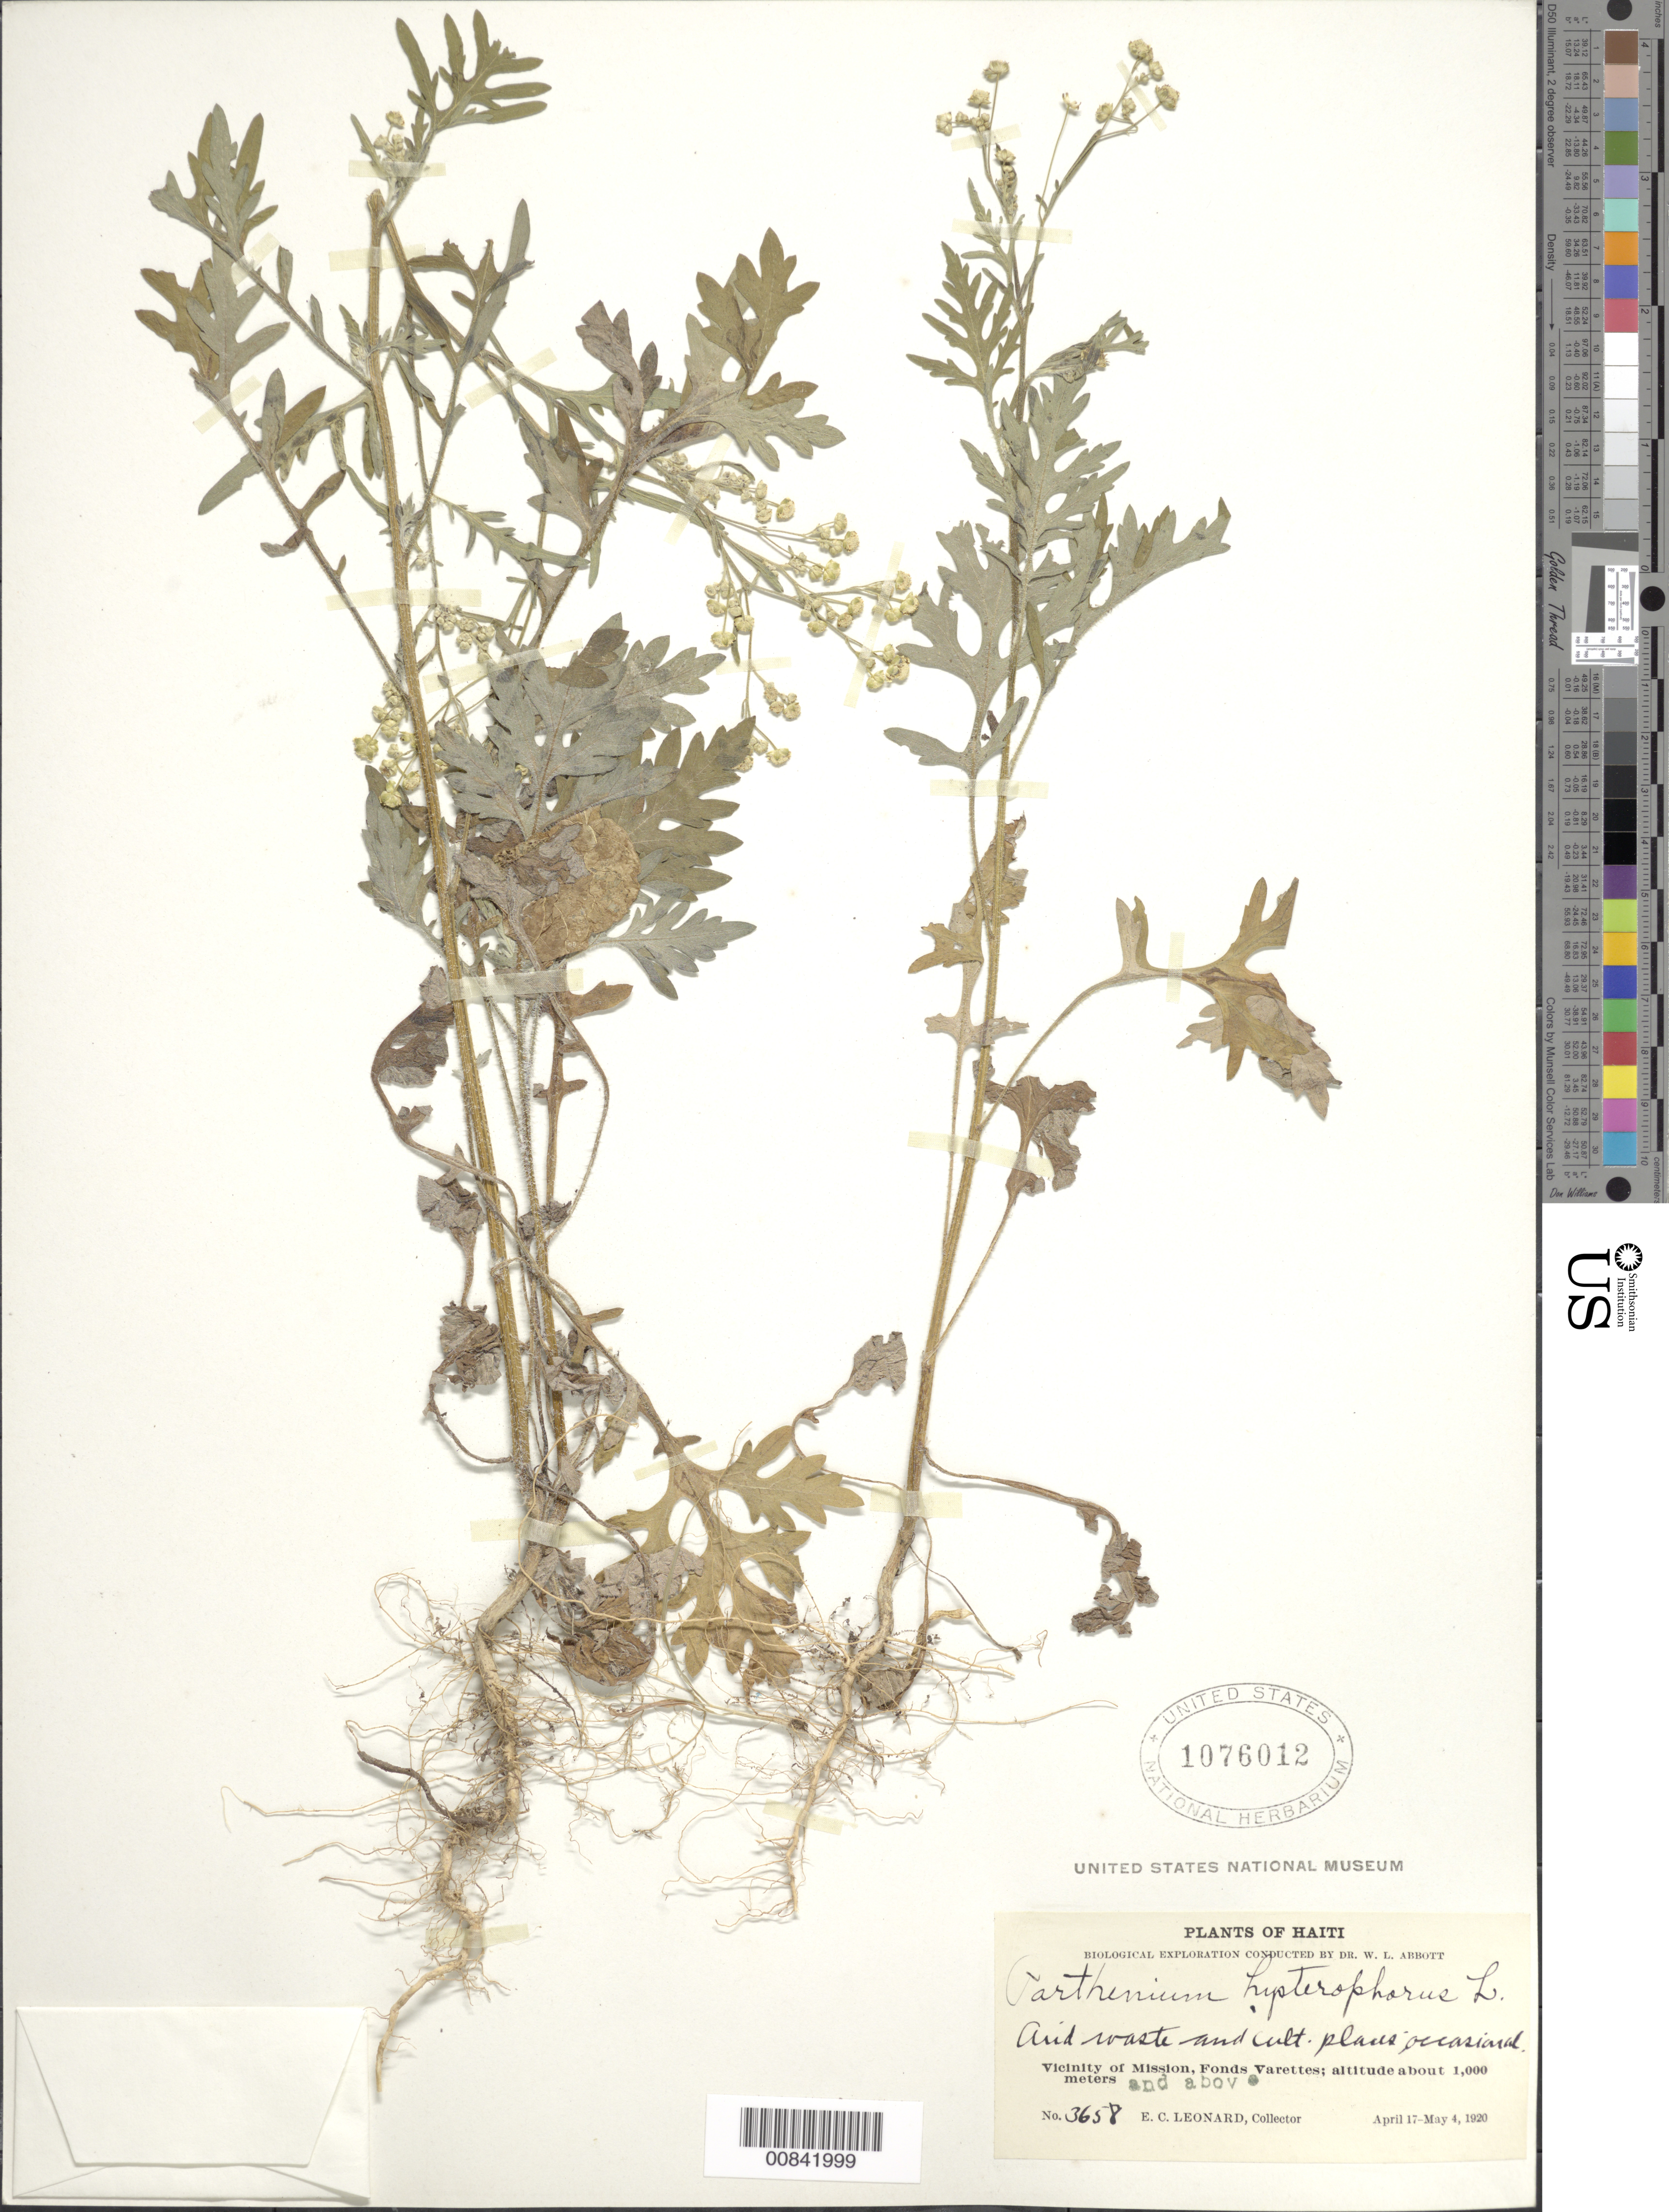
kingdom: Plantae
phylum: Tracheophyta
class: Magnoliopsida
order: Asterales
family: Asteraceae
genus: Parthenium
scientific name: Parthenium hysterophorus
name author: L.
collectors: E. C. Leonard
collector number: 3658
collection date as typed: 17 Apr 1920 to 04 May 1920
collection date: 1920-04-17/1920-05-04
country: Haiti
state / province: Ouest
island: Hispaniola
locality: Vicinity of Mission, Fond Verrettes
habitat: Arid and waste cultivated places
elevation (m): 1000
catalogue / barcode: US 1076012